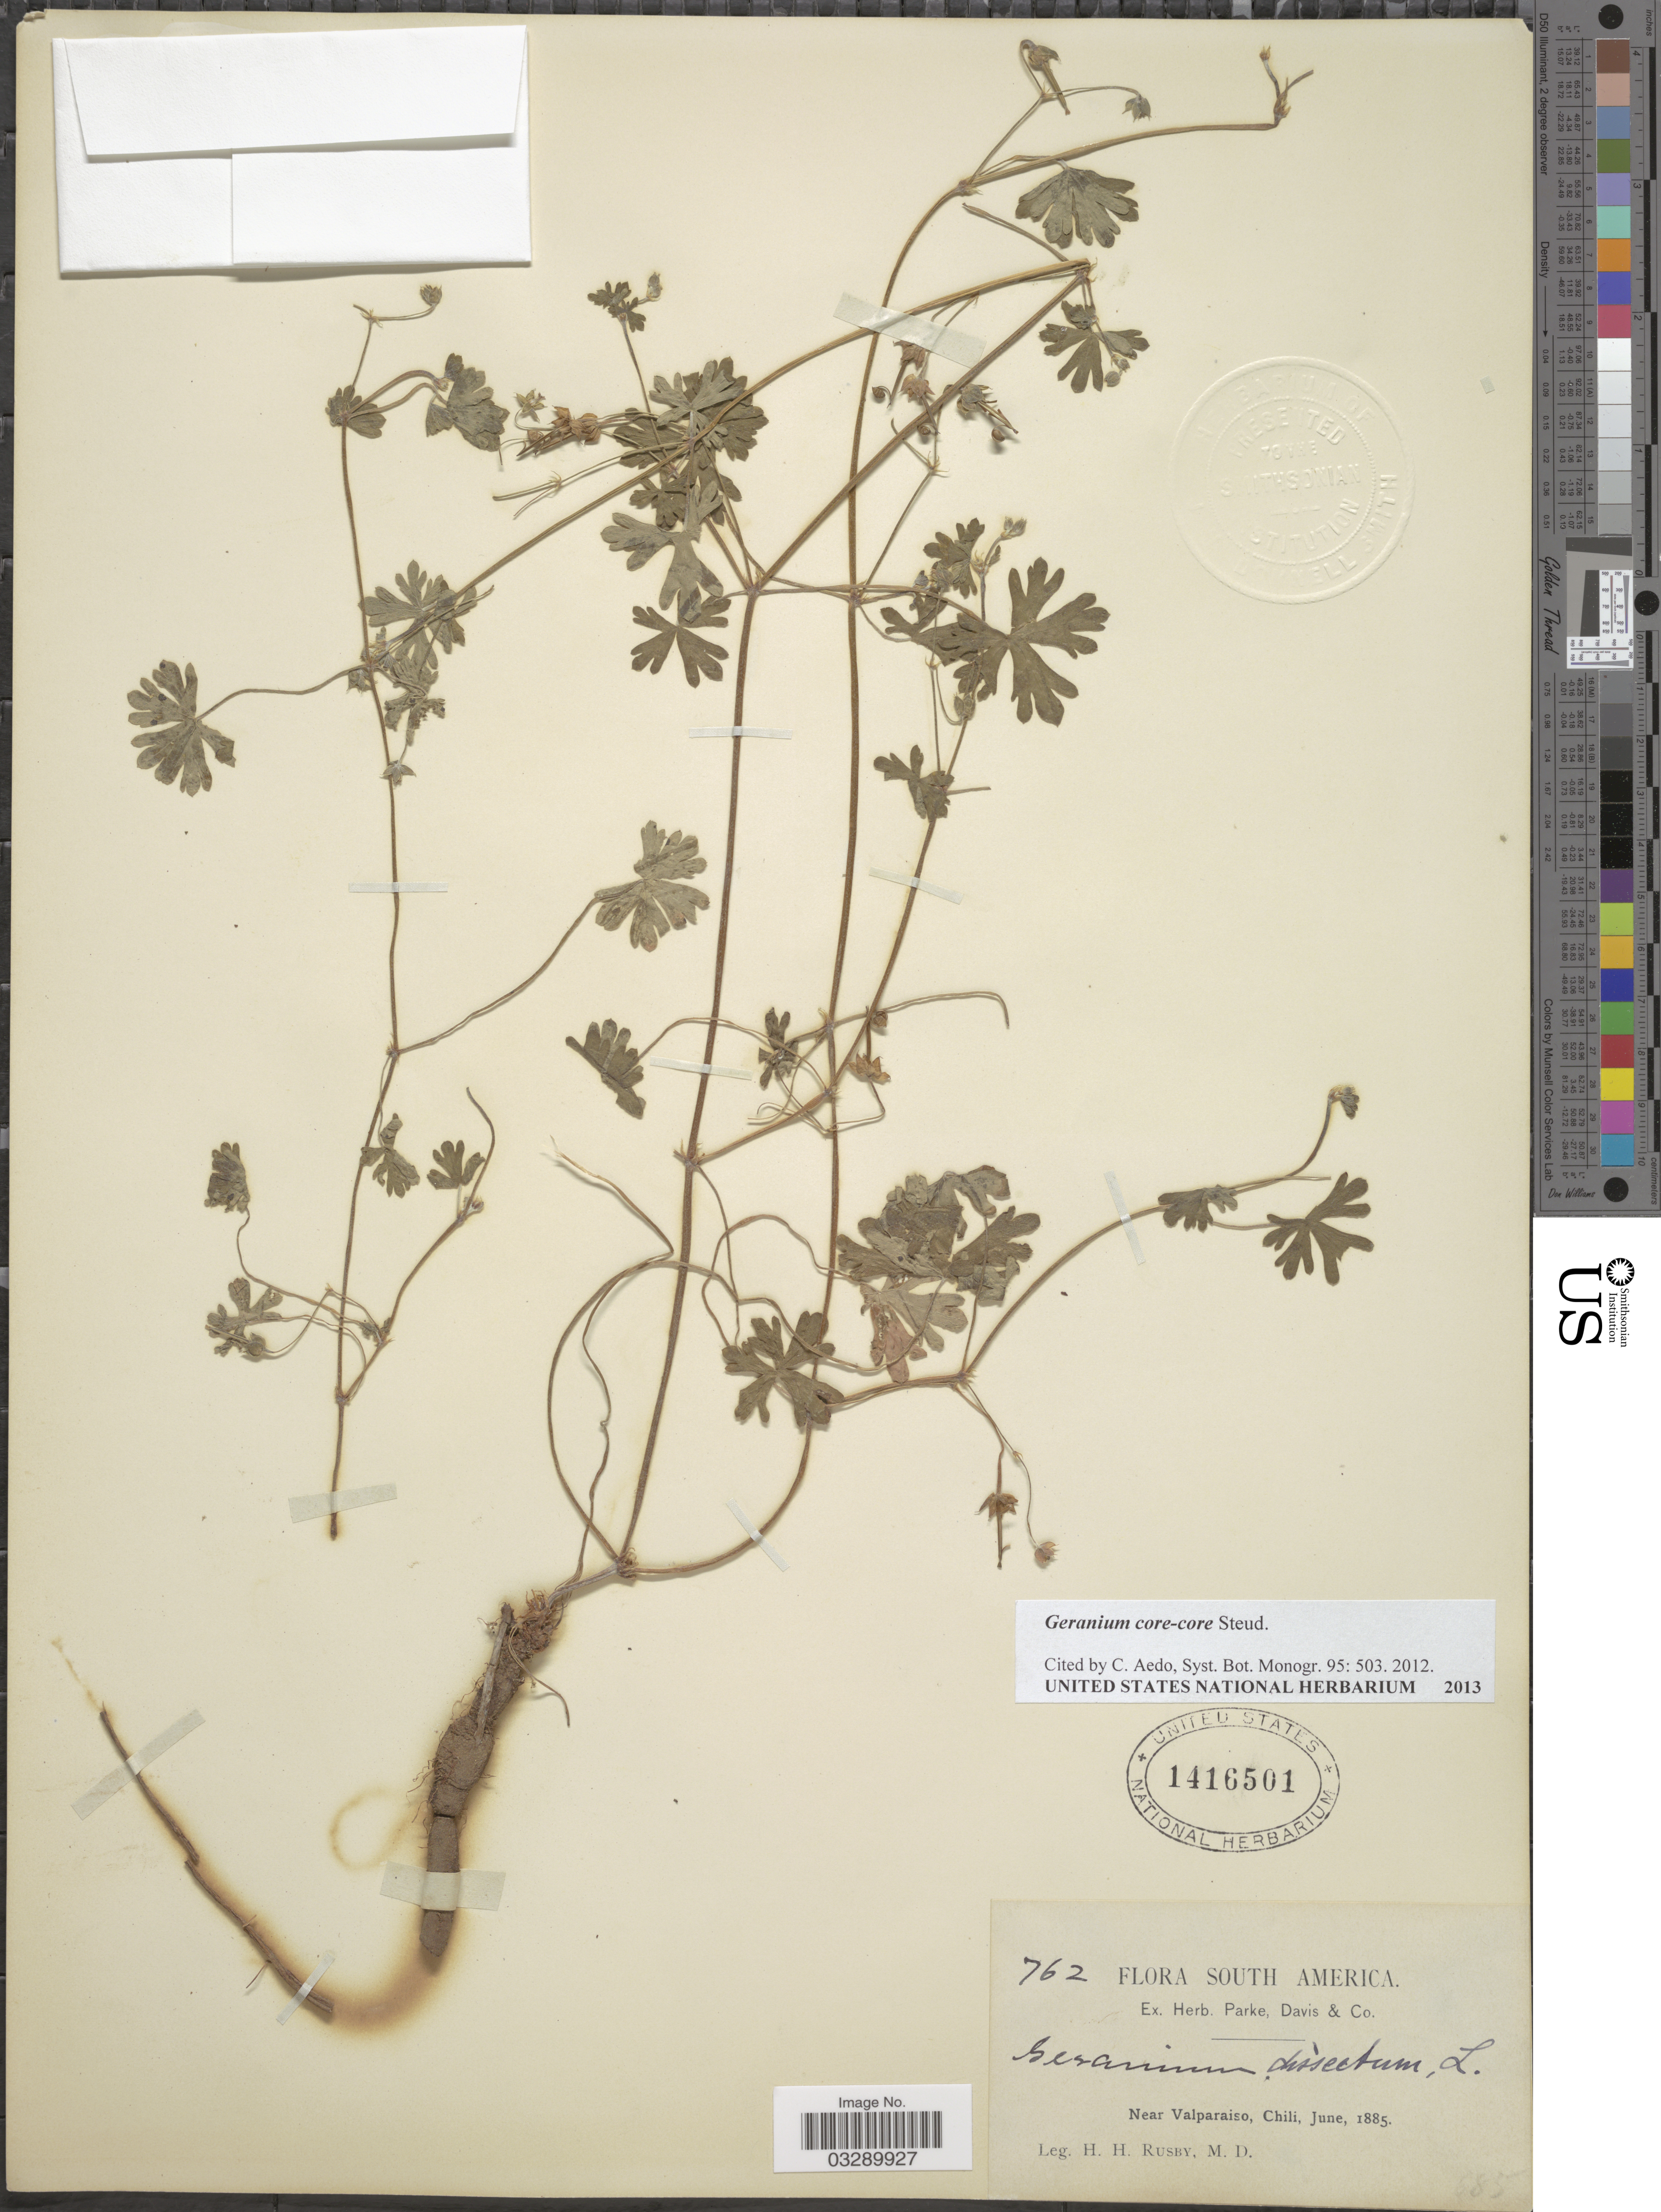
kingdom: Plantae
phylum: Tracheophyta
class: Magnoliopsida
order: Geraniales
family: Geraniaceae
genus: Geranium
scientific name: Geranium core-core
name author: Steud.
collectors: H. H. Rusby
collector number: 762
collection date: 1885-06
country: Chile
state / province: Valparaíso (V)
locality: Near Valparaiso.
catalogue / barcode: US 1416501